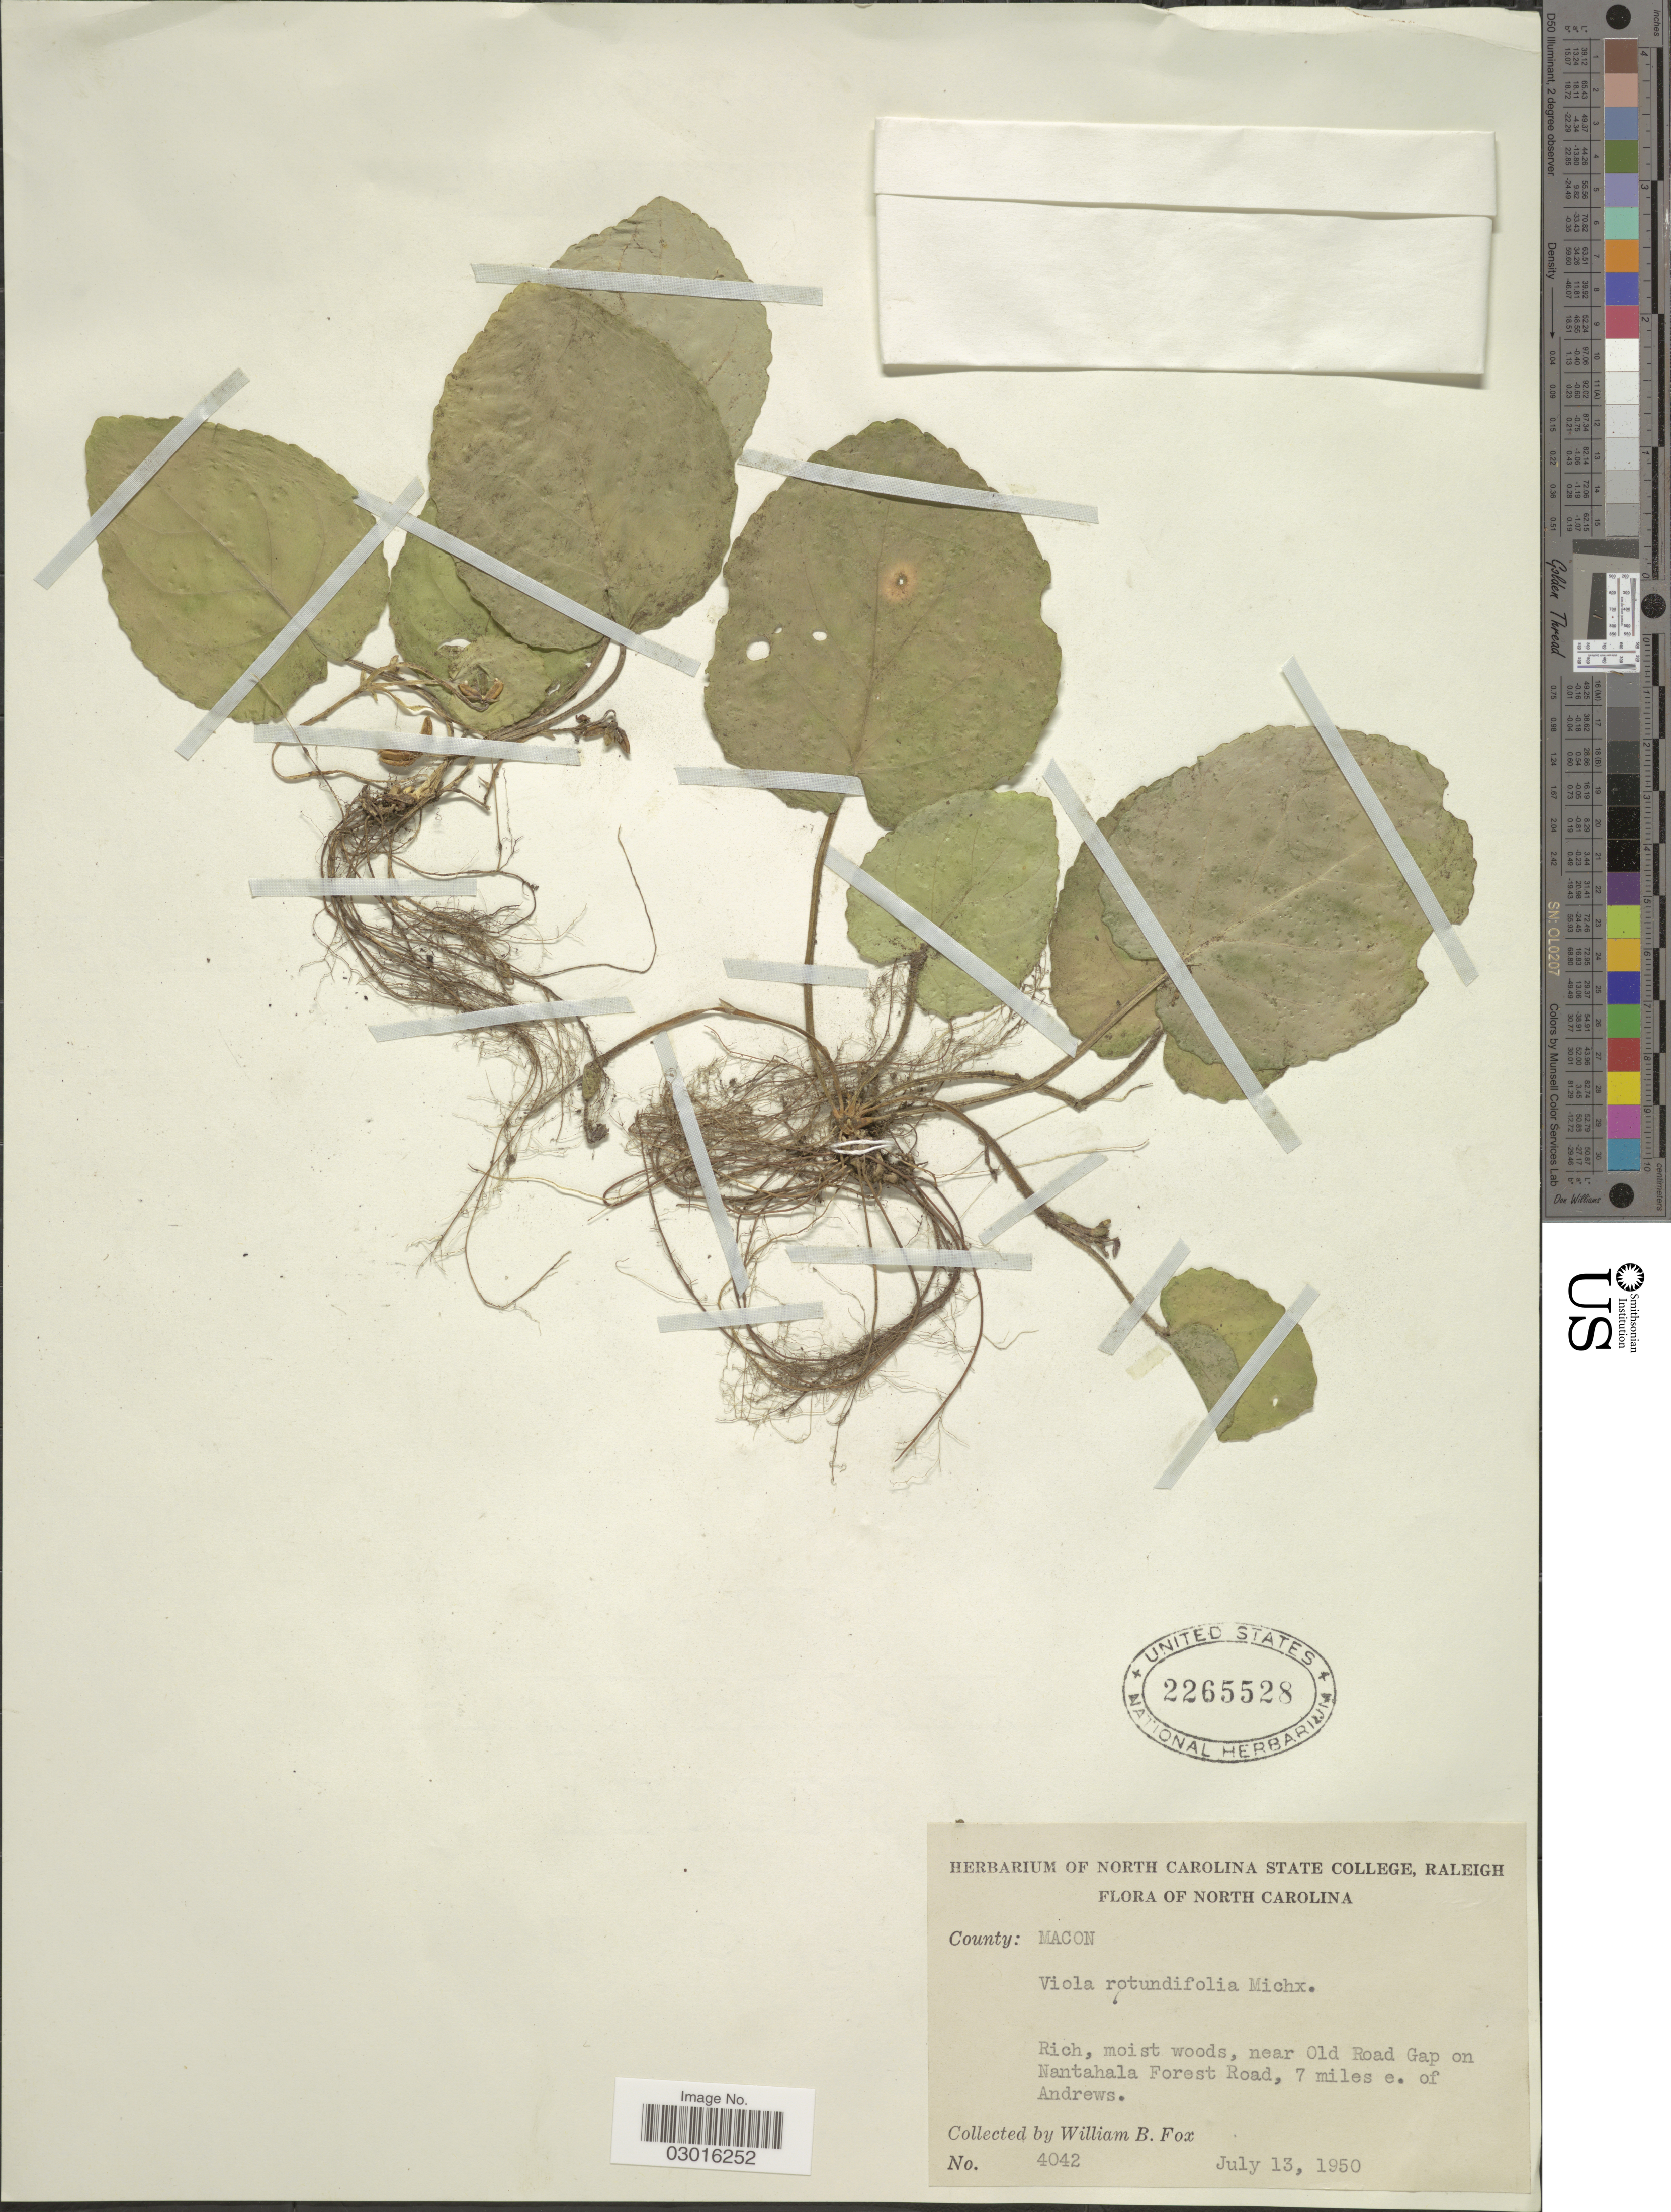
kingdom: Plantae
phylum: Tracheophyta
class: Magnoliopsida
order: Malpighiales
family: Violaceae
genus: Viola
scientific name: Viola rotundifolia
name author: Michx.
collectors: W. B. Fox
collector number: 4042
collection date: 1950-07-13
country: United States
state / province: North Carolina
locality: County: Macon, Rich, moist woods, near Old Road Gap on Nantahala Forest Road, 7 miles e. of Andrews.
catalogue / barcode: US 2265528